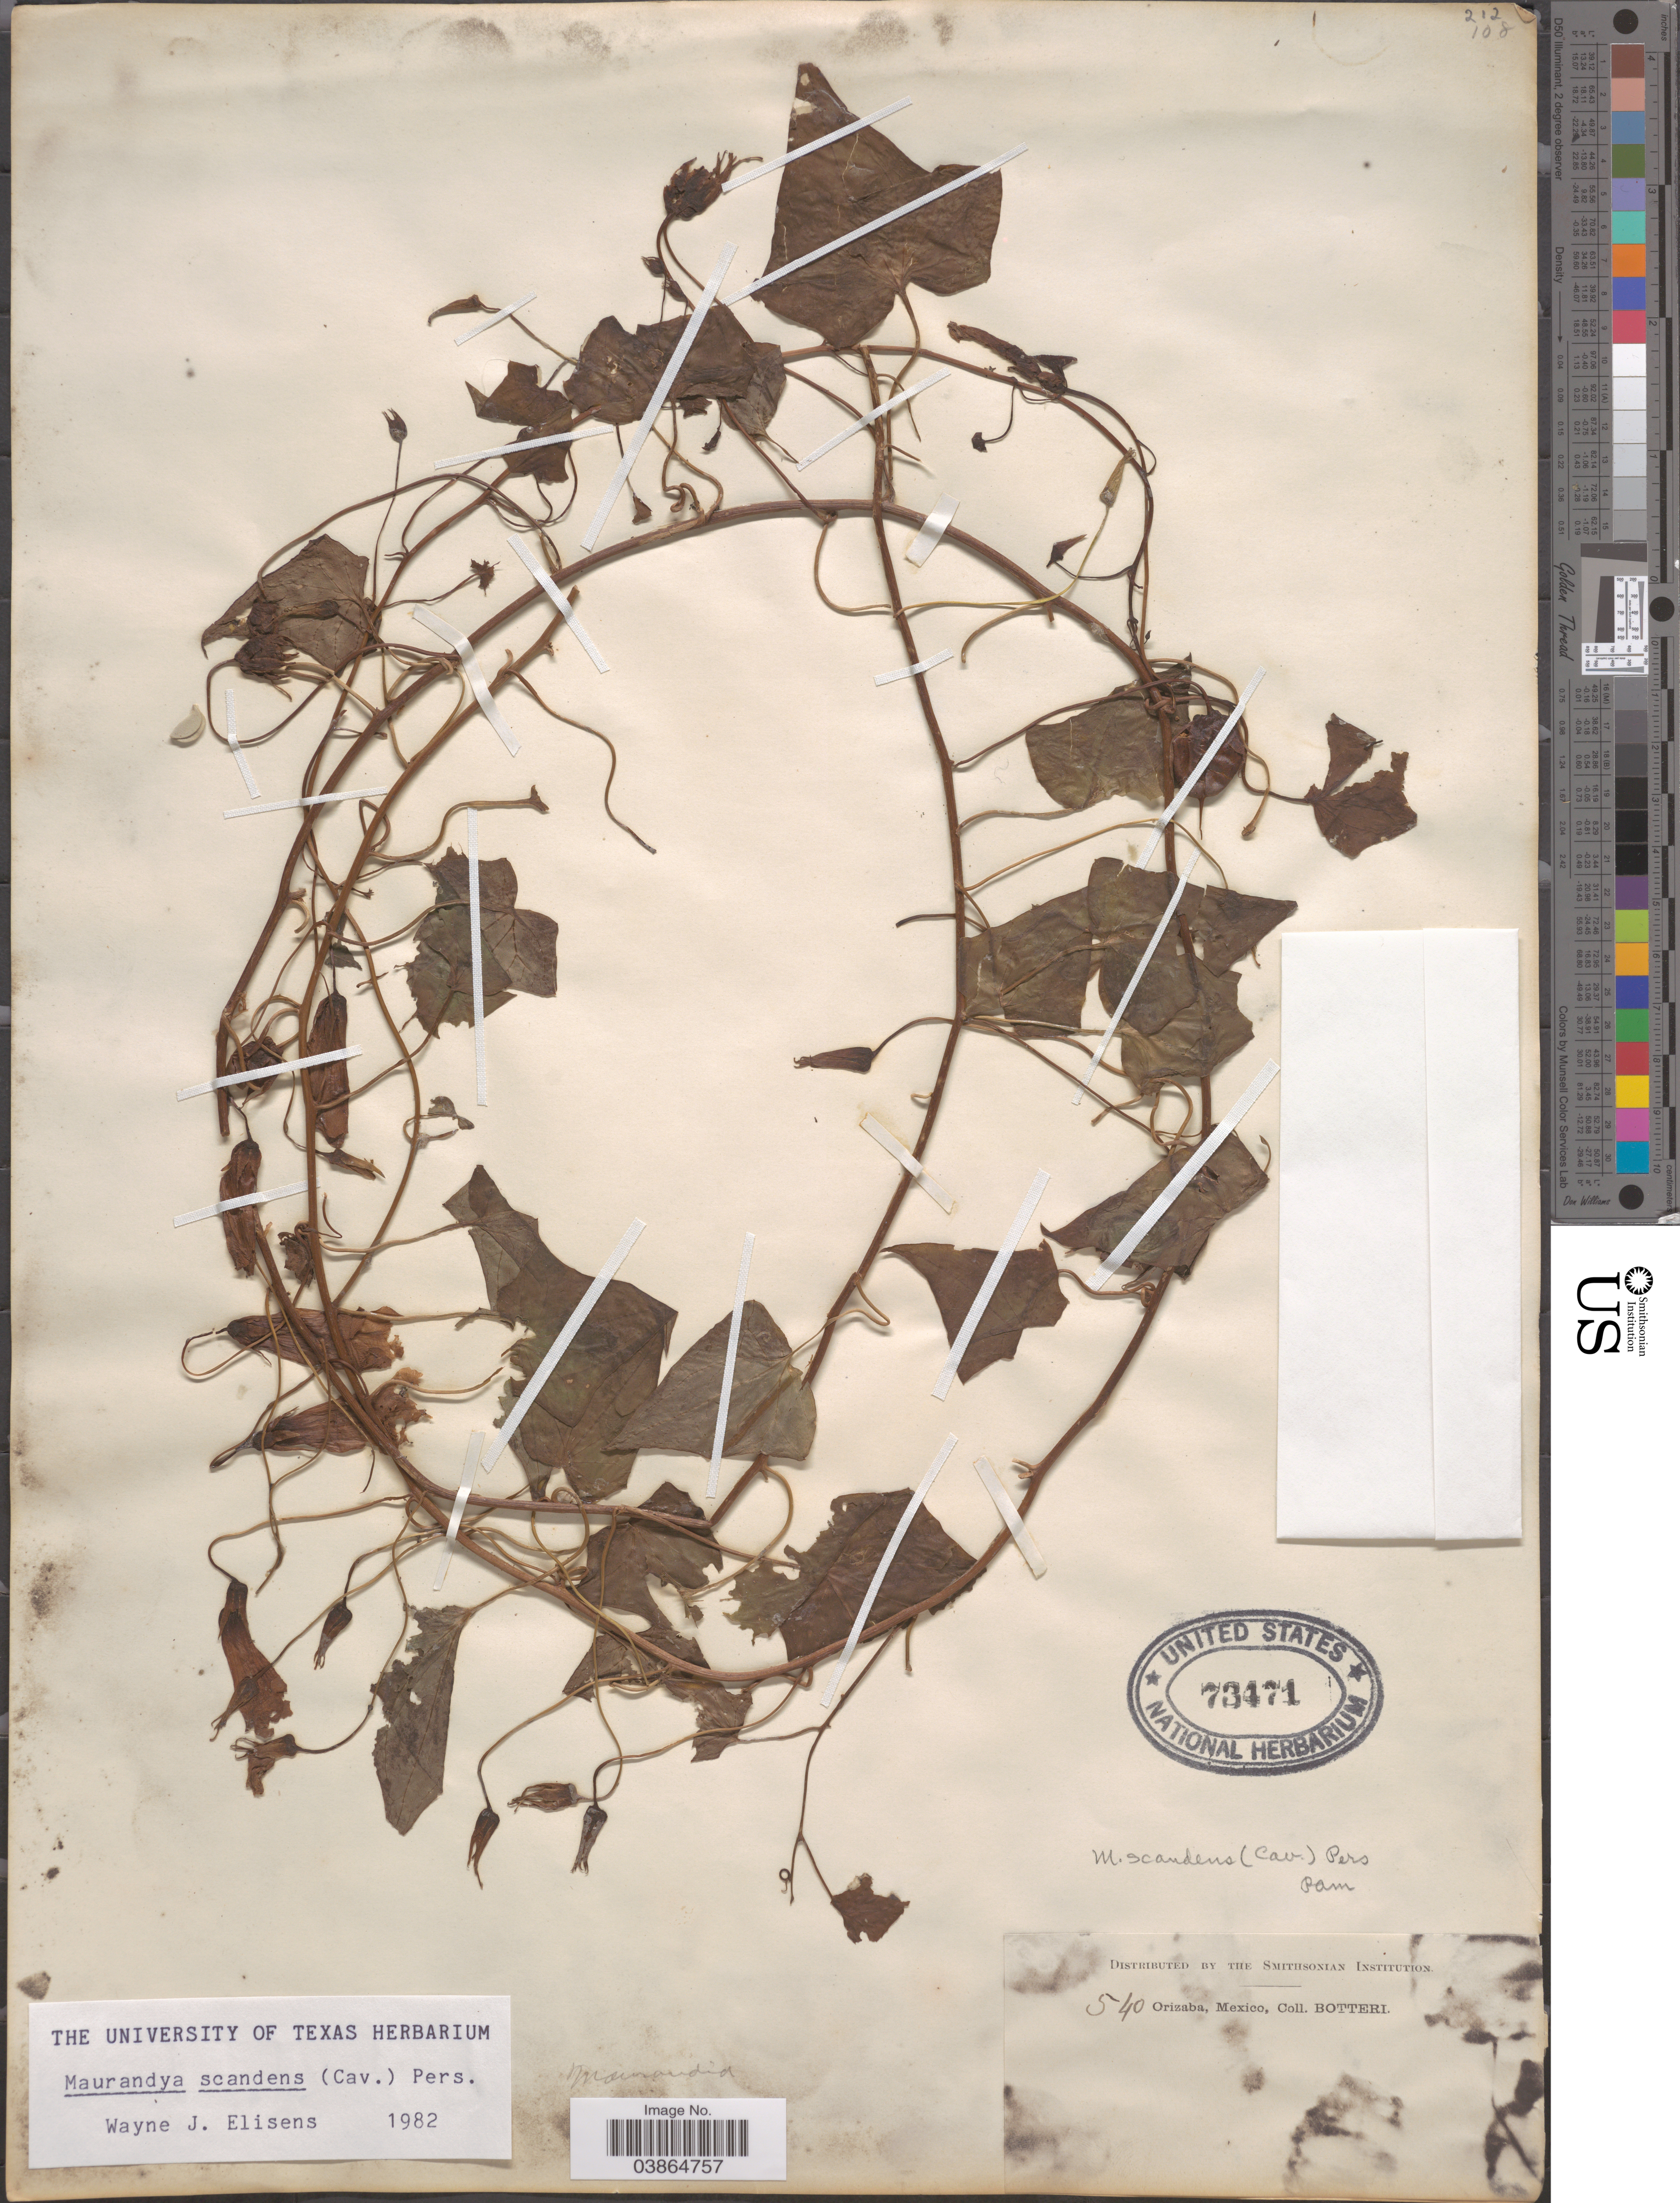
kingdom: Plantae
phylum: Tracheophyta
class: Magnoliopsida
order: Lamiales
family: Plantaginaceae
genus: Maurandya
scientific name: Maurandya scandens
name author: (Cav.) Pers.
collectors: -. Botteri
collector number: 540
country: Mexico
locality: Orizaba.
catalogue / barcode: US 73471